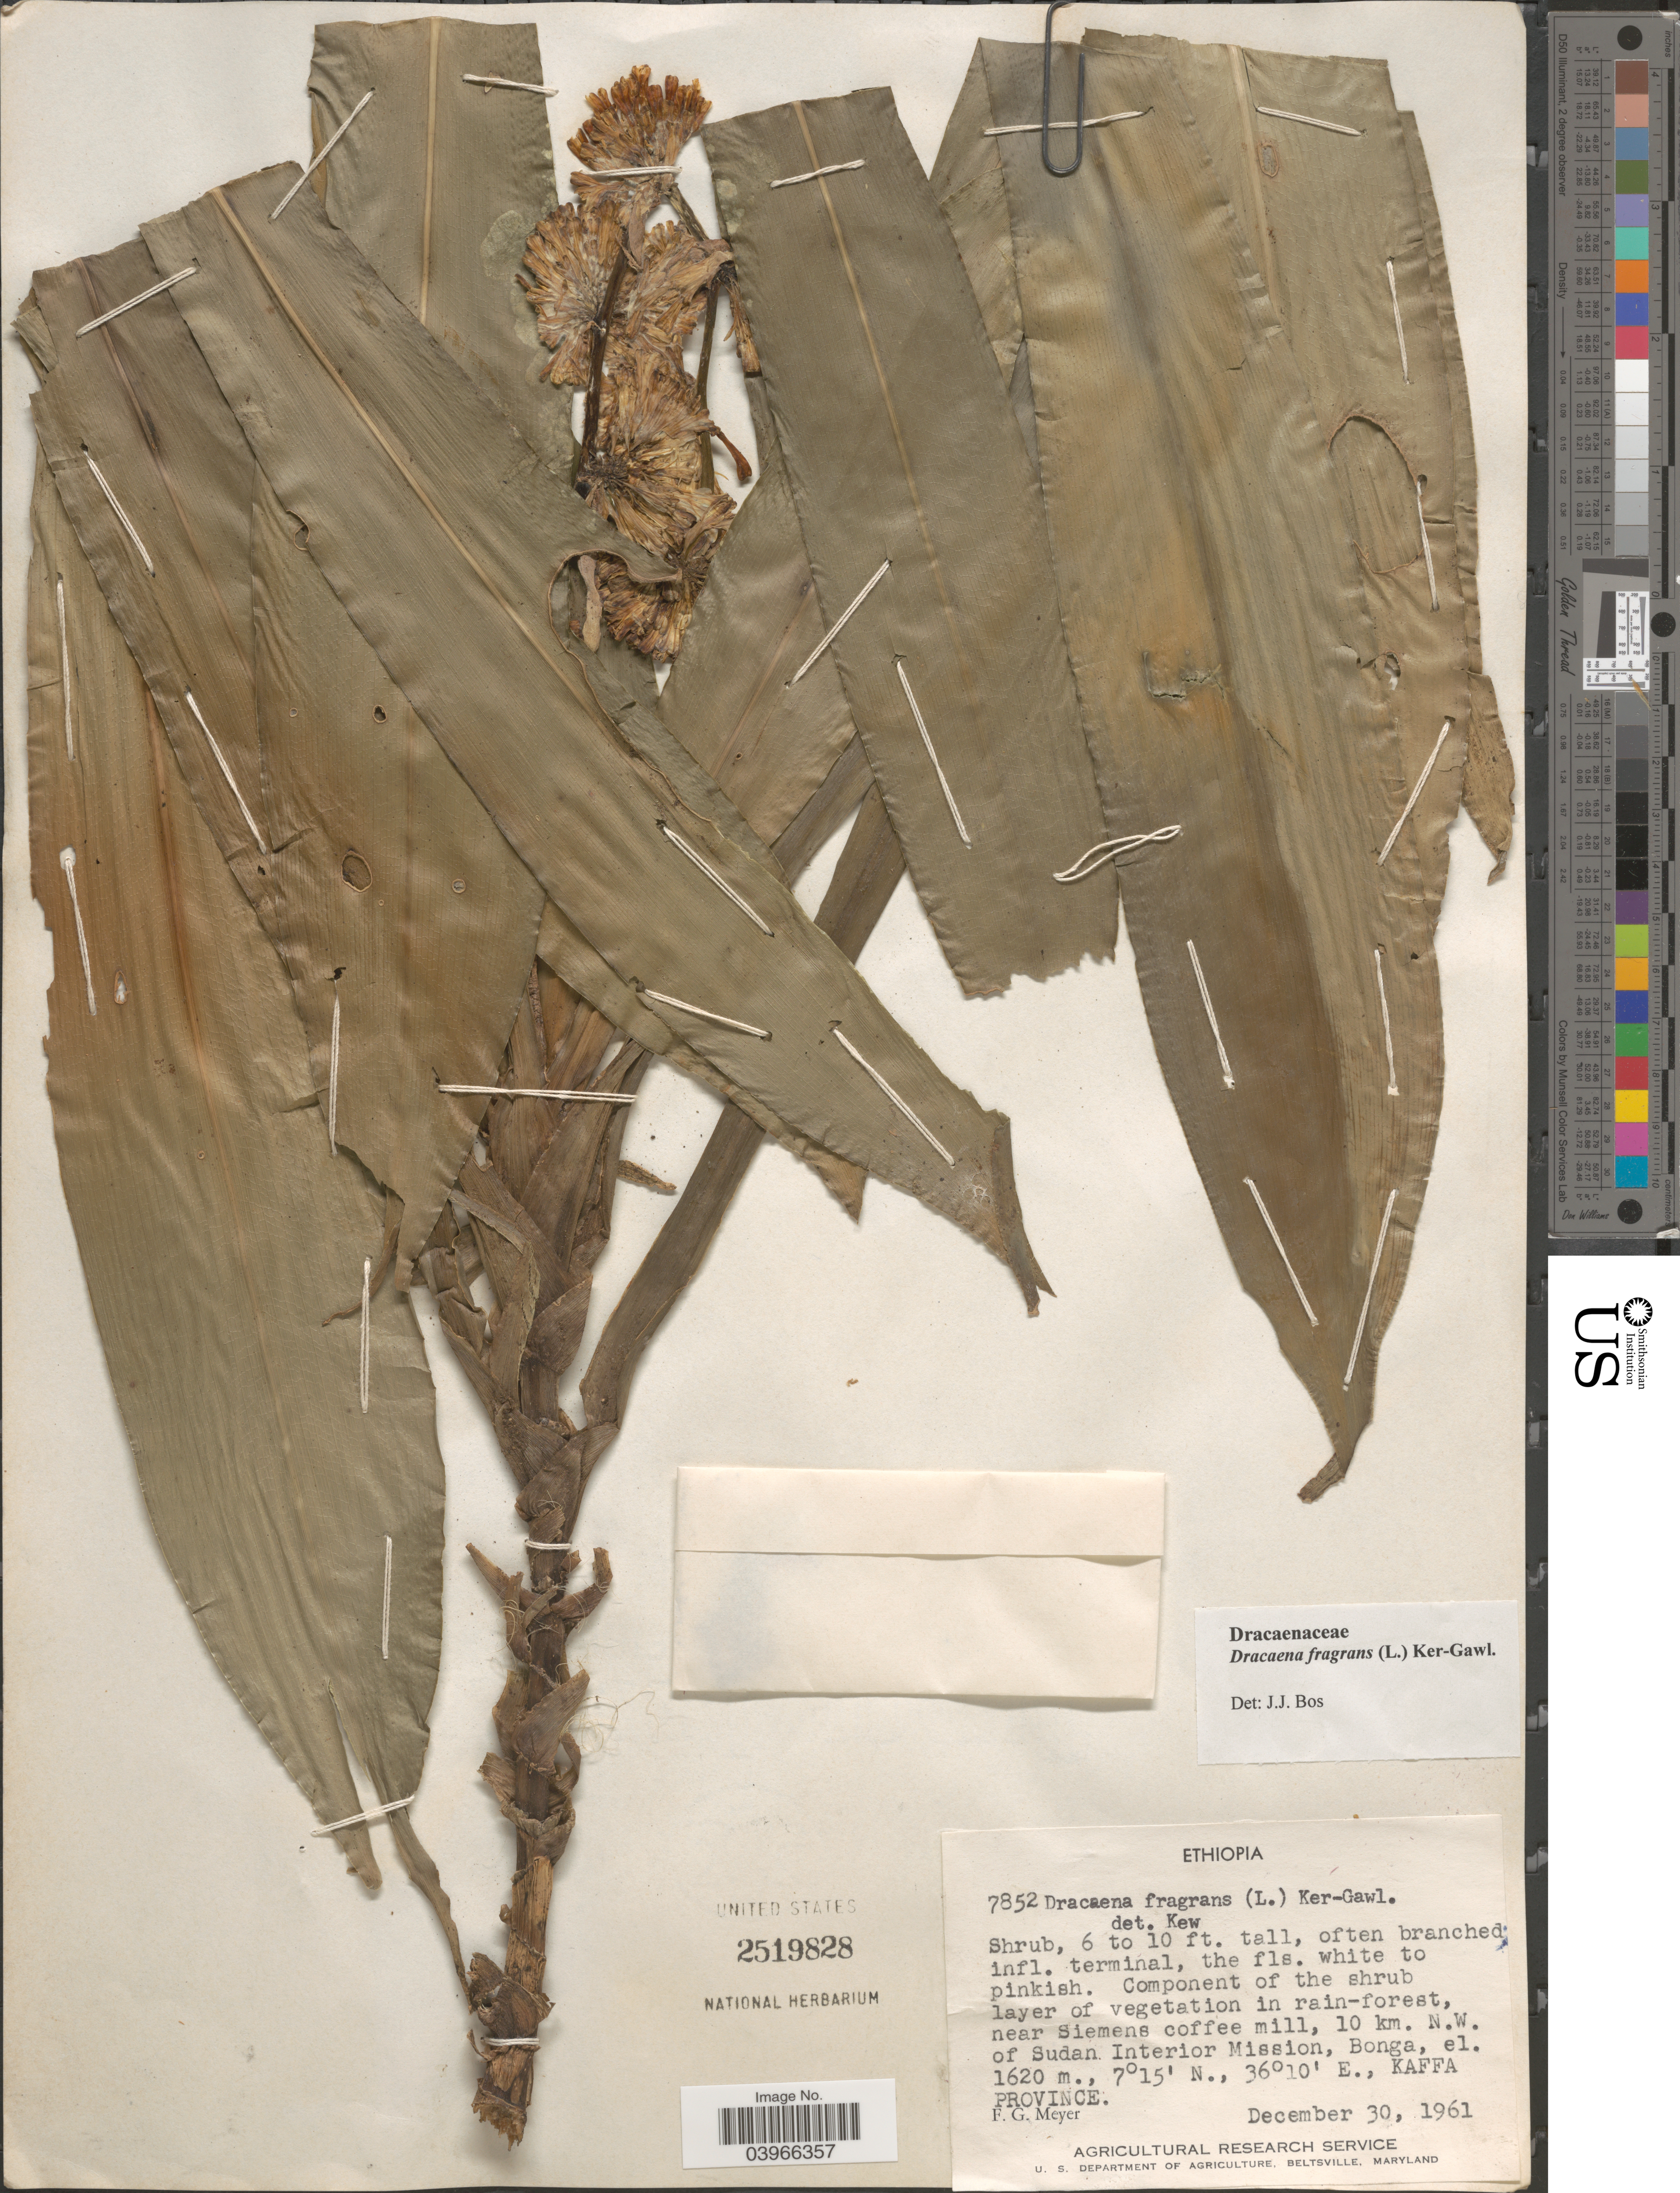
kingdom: Plantae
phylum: Tracheophyta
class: Liliopsida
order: Asparagales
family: Asparagaceae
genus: Dracaena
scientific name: Dracaena fragrans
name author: (L.) Ker Gawl.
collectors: F. G. Meyer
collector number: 7852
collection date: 1961-12-30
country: Ethiopia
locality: Near Siemens coffee mill, 10 km. N.W. of Sudan Interior Mission, Bonga, Kaffa Province.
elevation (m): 1620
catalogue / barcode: US 2519828